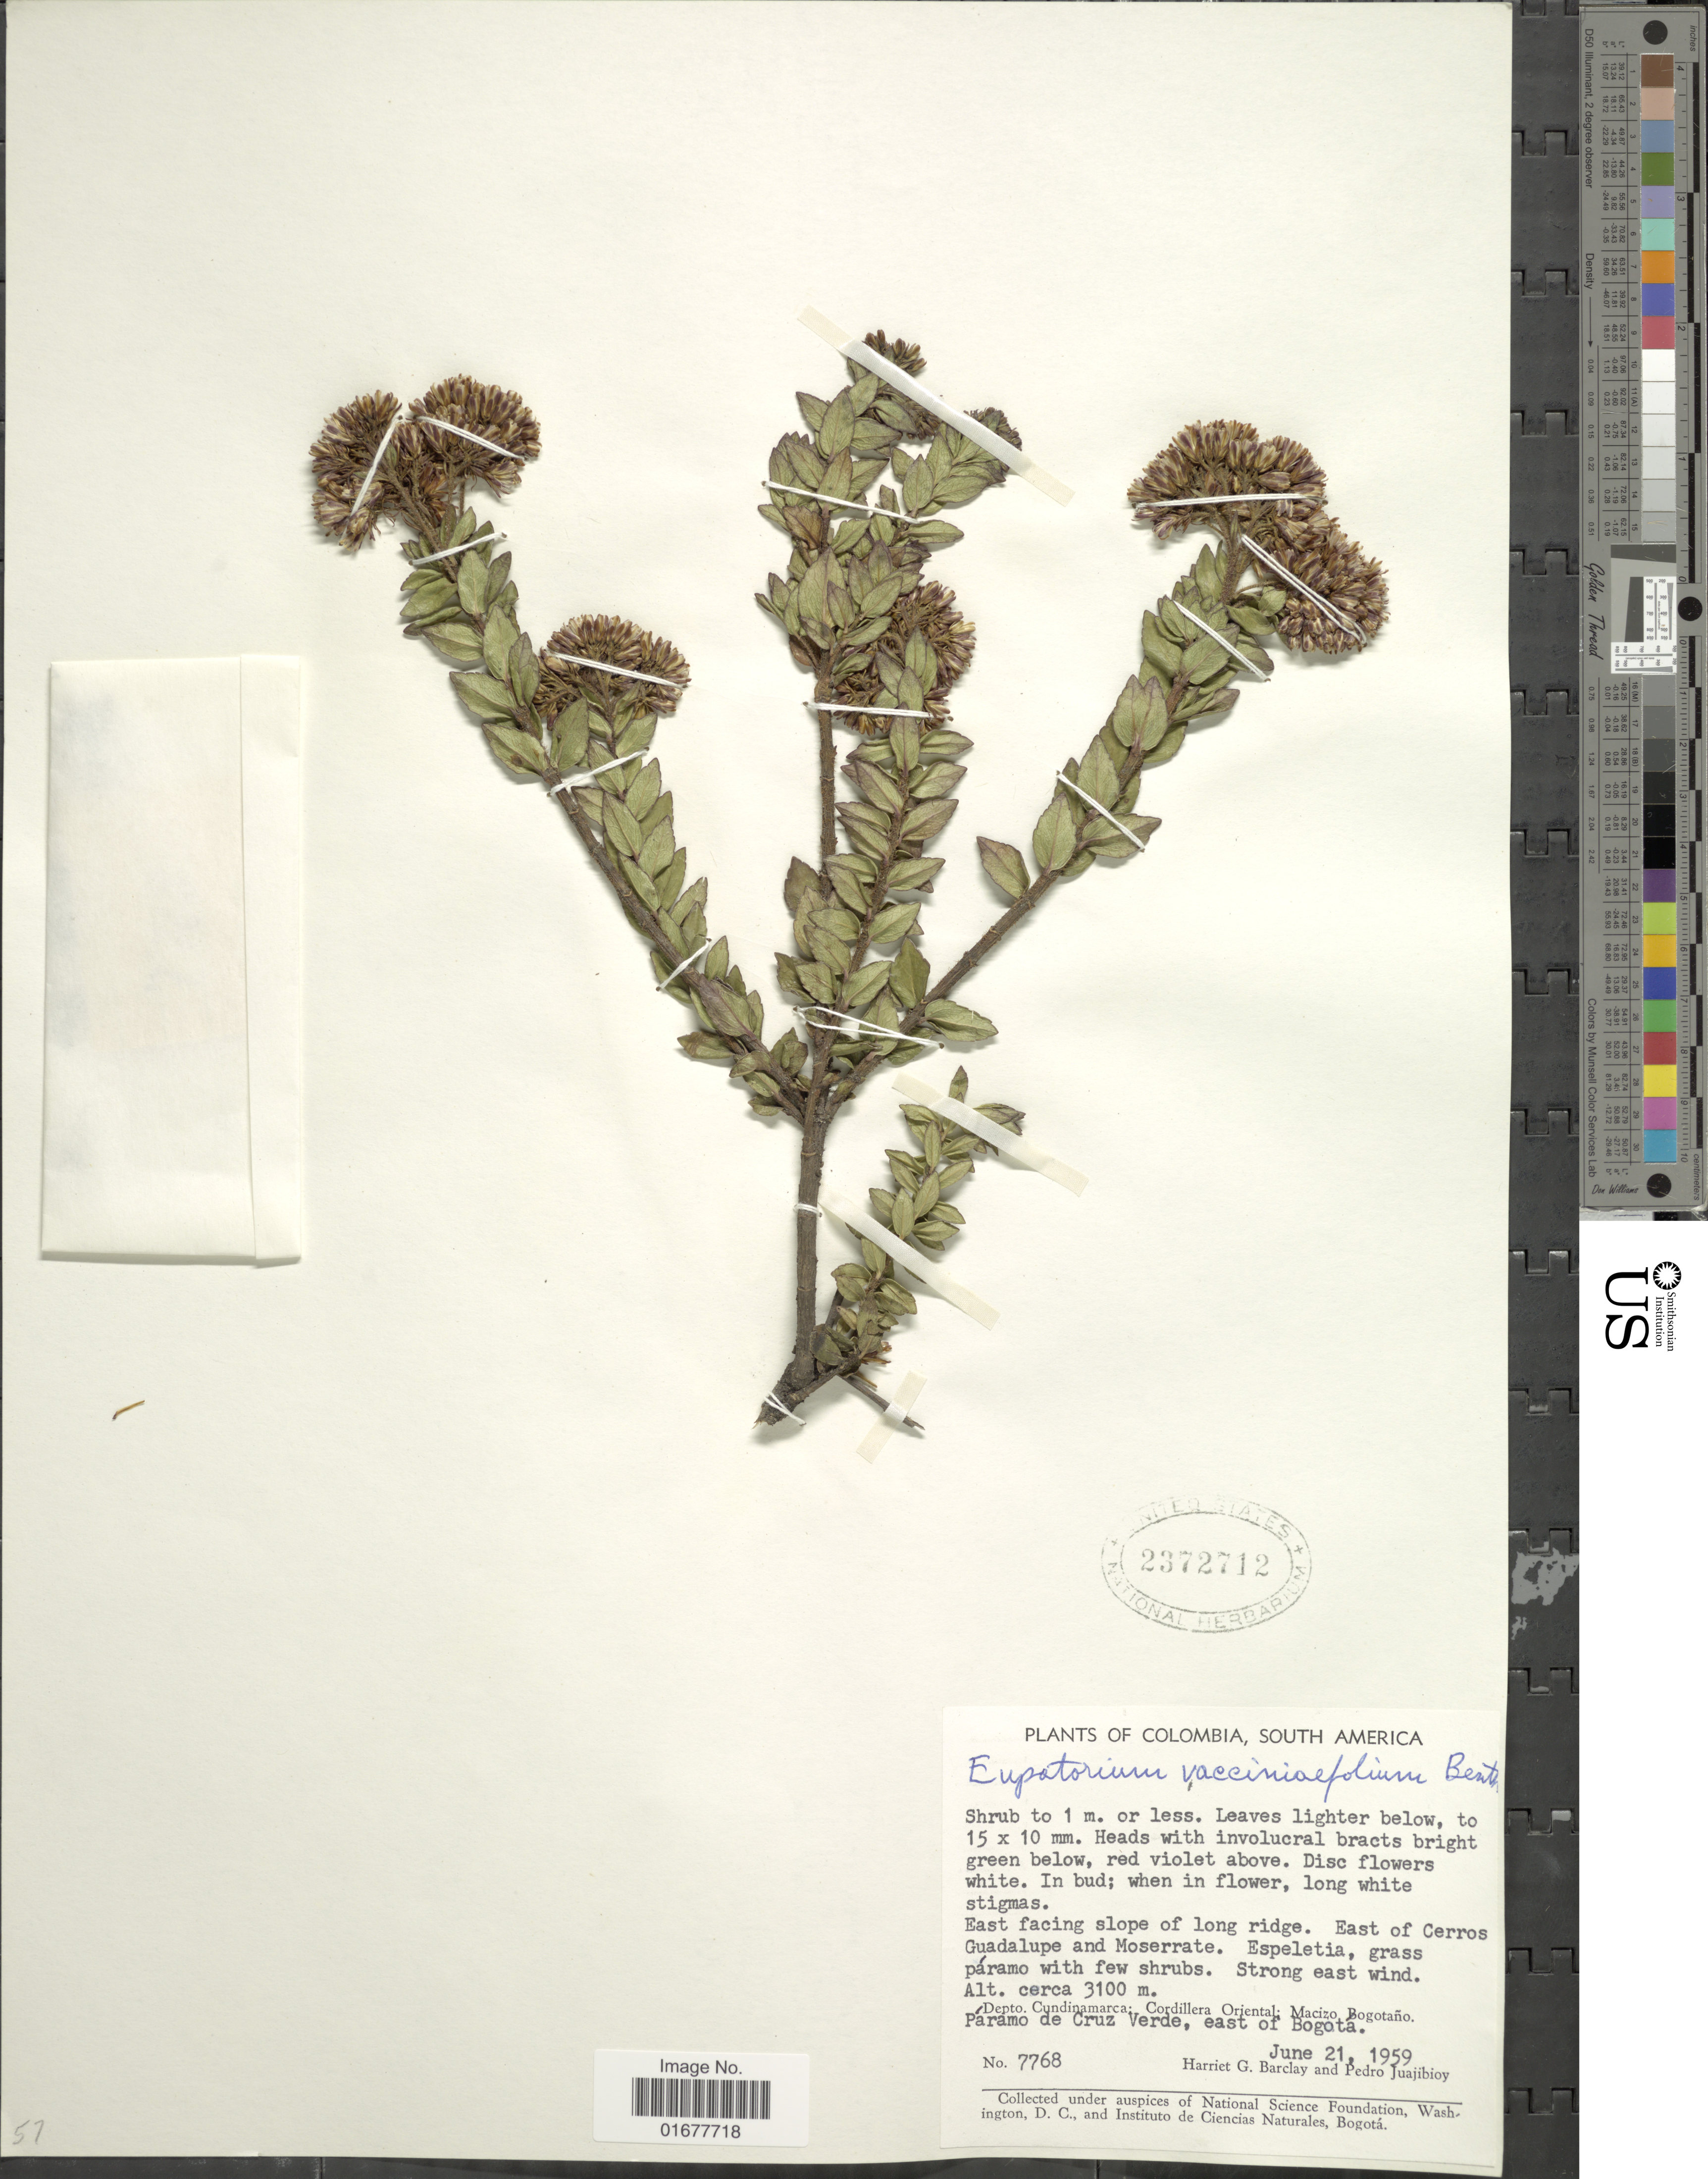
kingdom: Plantae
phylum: Tracheophyta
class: Magnoliopsida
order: Asterales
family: Asteraceae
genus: Ageratina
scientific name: Ageratina vacciniaefolia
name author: (Benth.) R.M. King & H. Rob.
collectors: H. G. Barclay & P. Juajibioy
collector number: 7768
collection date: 1959-06-21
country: Colombia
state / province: Cundinamarca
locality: Cordillera Oriental: Macizo Bogotano, Paramo de Cruz Verde, east of Bogota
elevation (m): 3100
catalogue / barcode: US 2372712